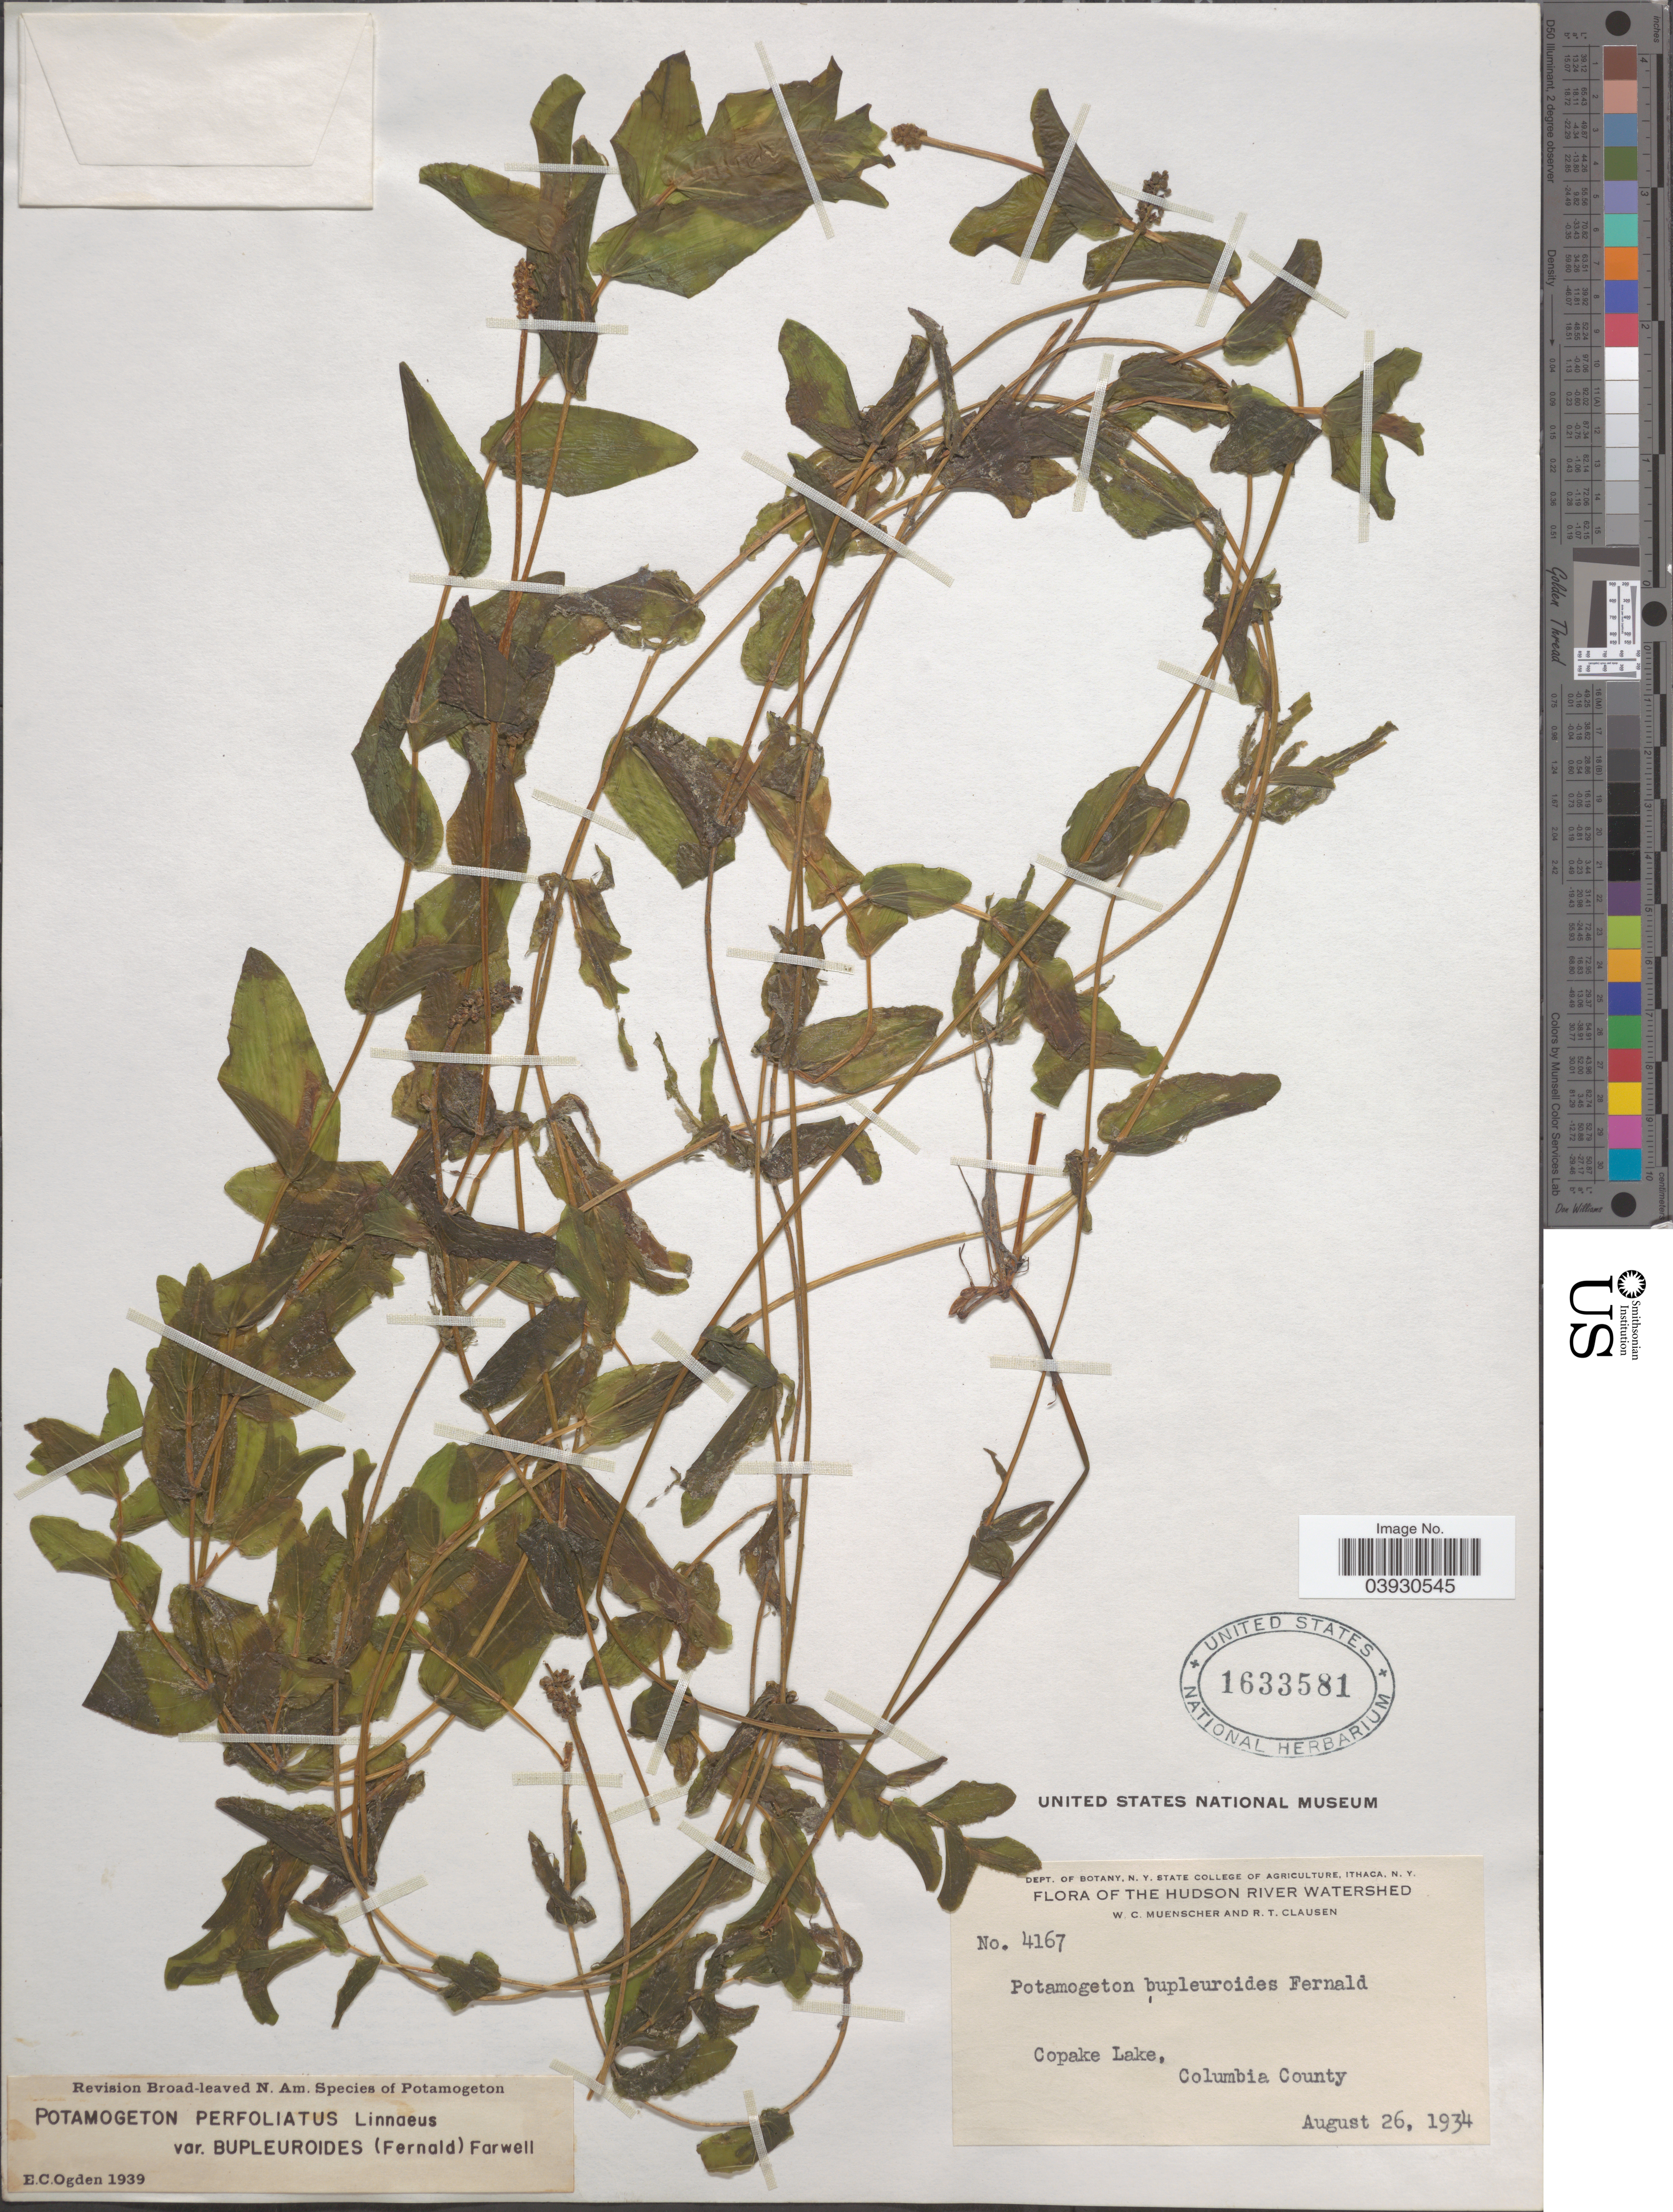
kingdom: Plantae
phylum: Tracheophyta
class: Liliopsida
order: Alismatales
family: Potamogetonaceae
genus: Potamogeton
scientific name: Potamogeton perfoliatus var. bupleuroides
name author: (Fernald) Farw.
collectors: W. Muenscher & R. T. Clausen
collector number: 4167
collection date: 1934-08-26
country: United States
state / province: New York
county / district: Columbia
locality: Hudson River Watershed. Copake Lake, Columbia County.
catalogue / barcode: US 1633581